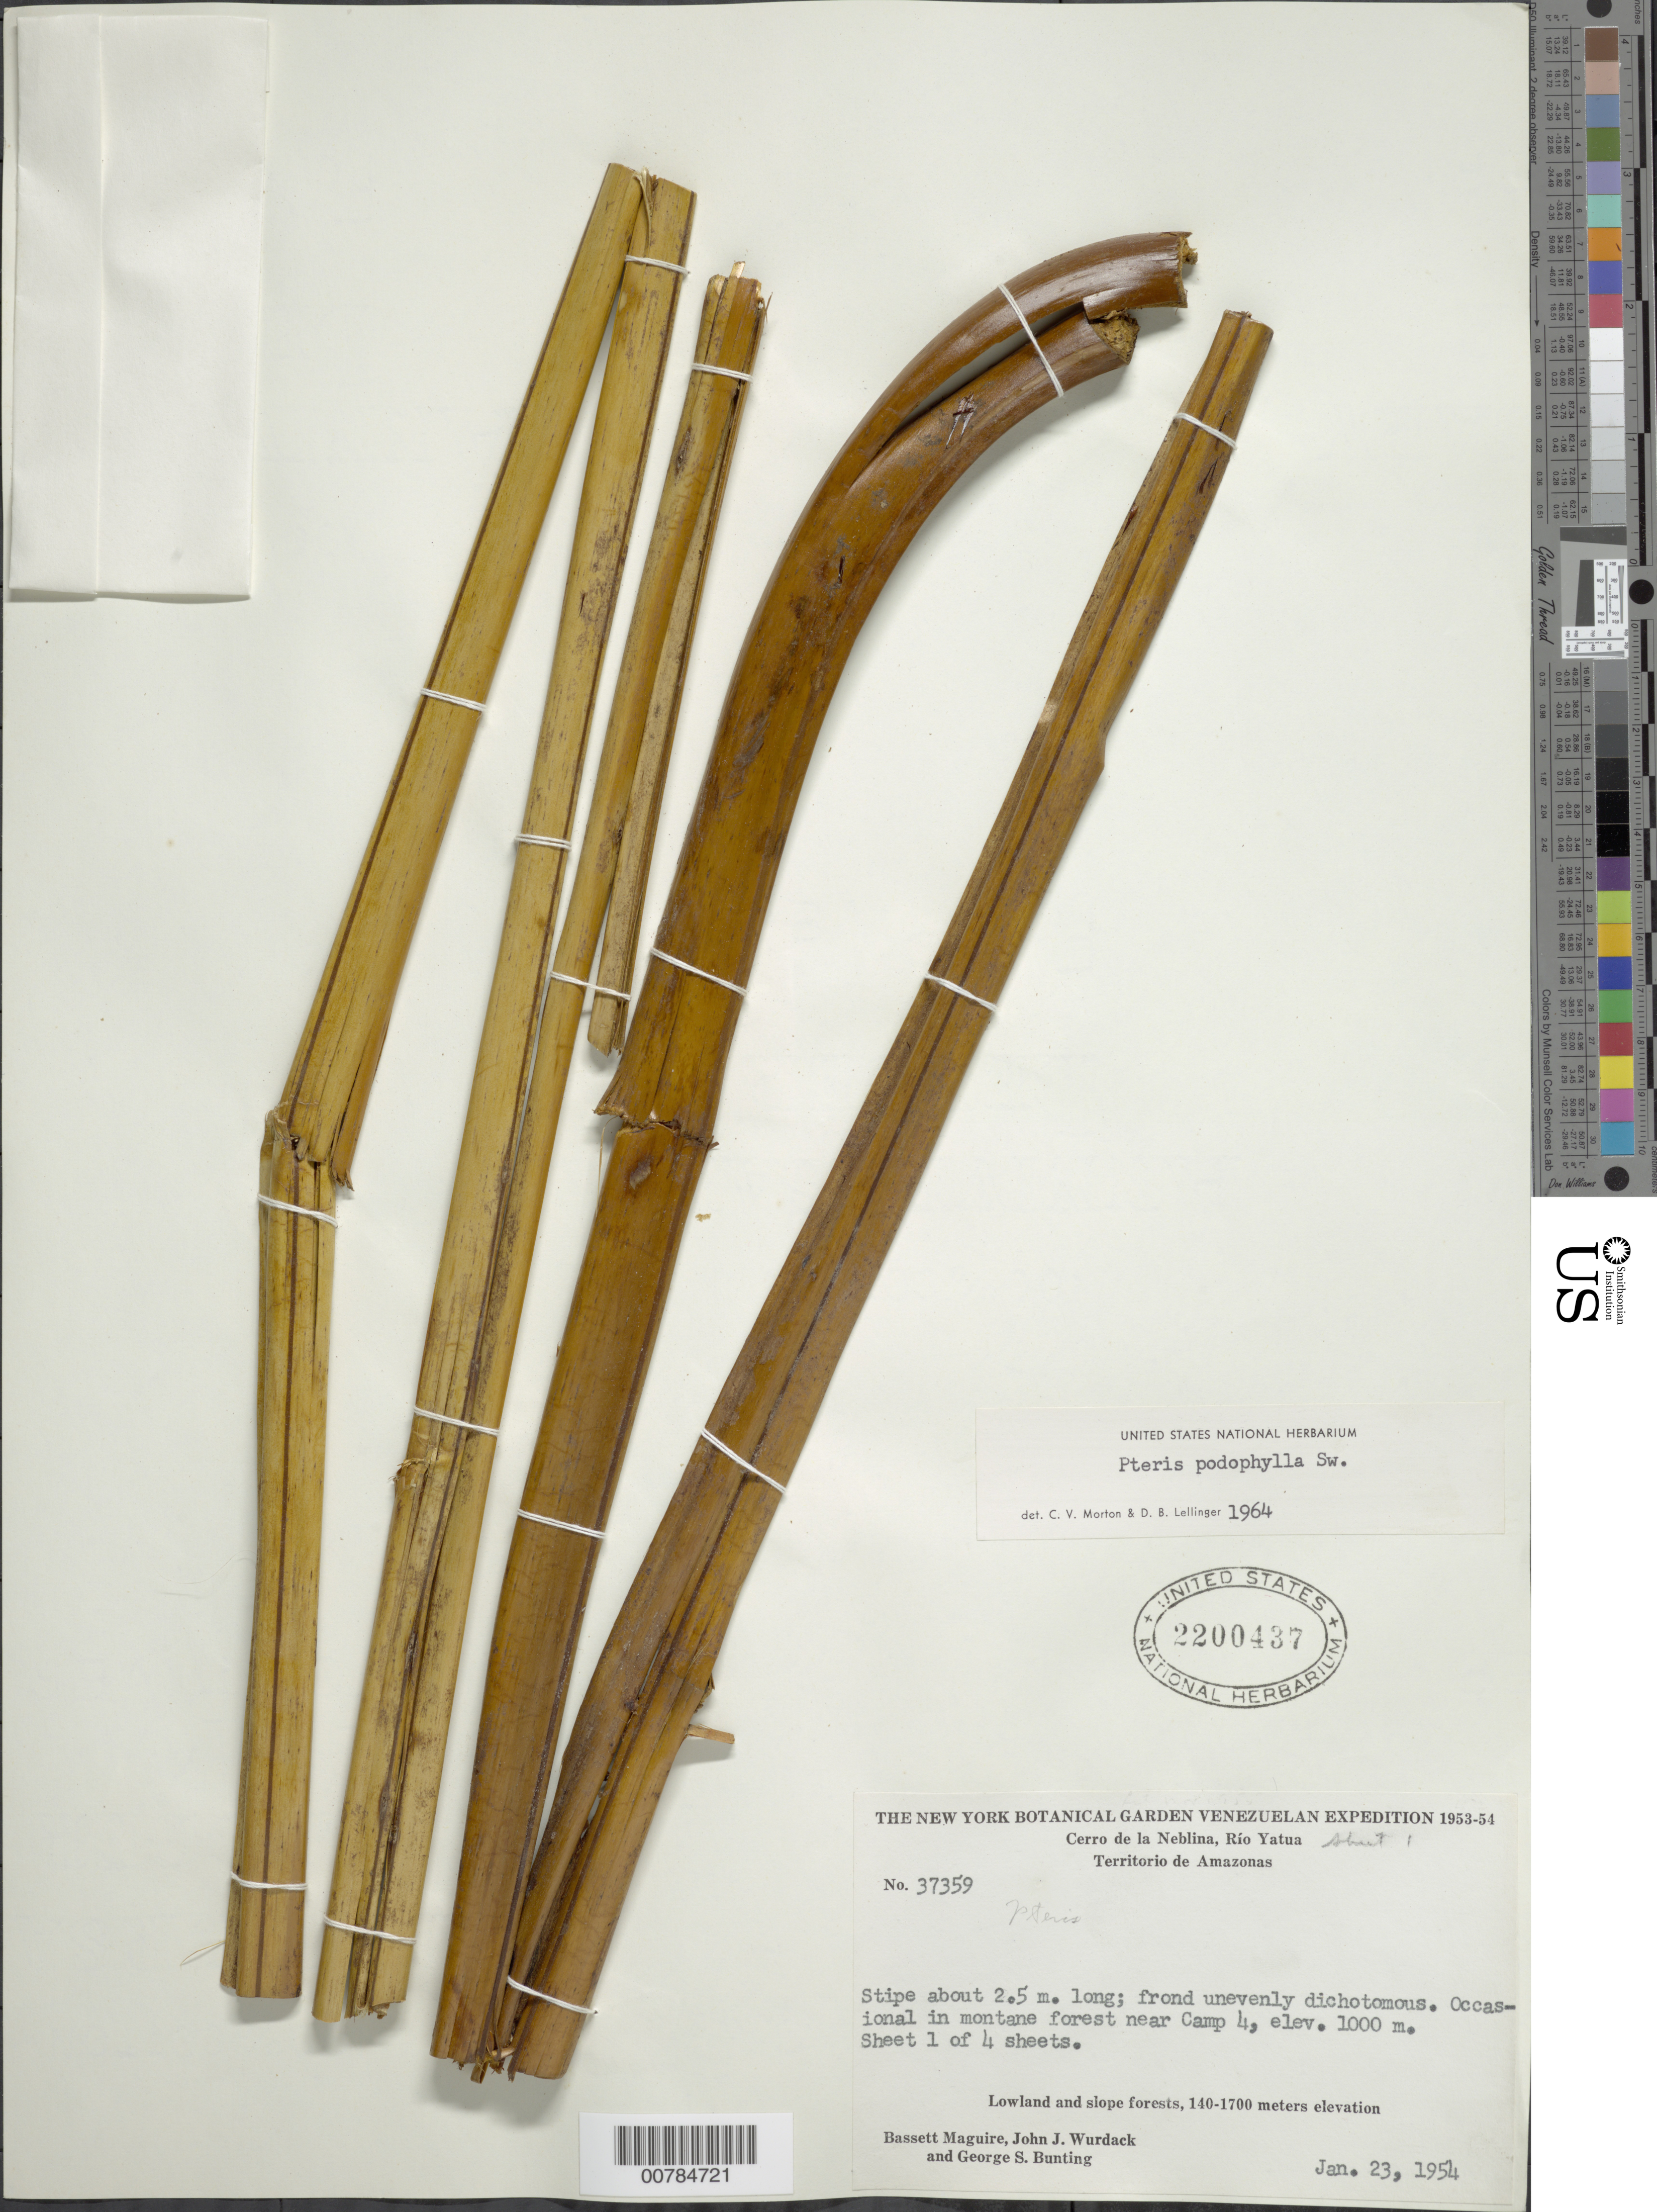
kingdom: Plantae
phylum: Tracheophyta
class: Polypodiopsida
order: Polypodiales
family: Pteridaceae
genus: Pteris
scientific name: Pteris podophylla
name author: Sw.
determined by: Morton, C. V.; Lellinger, D. B.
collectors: B. Maguire, J. J. Wurdack & G. S. Bunting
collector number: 37359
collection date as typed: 23-Jan-54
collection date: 1954-01-23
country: Venezuela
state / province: Amazonas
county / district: Río Negro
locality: Cerro de la Neblina, Río Yatua, Camp 4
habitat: Montane forest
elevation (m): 1000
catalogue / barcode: US 2200437